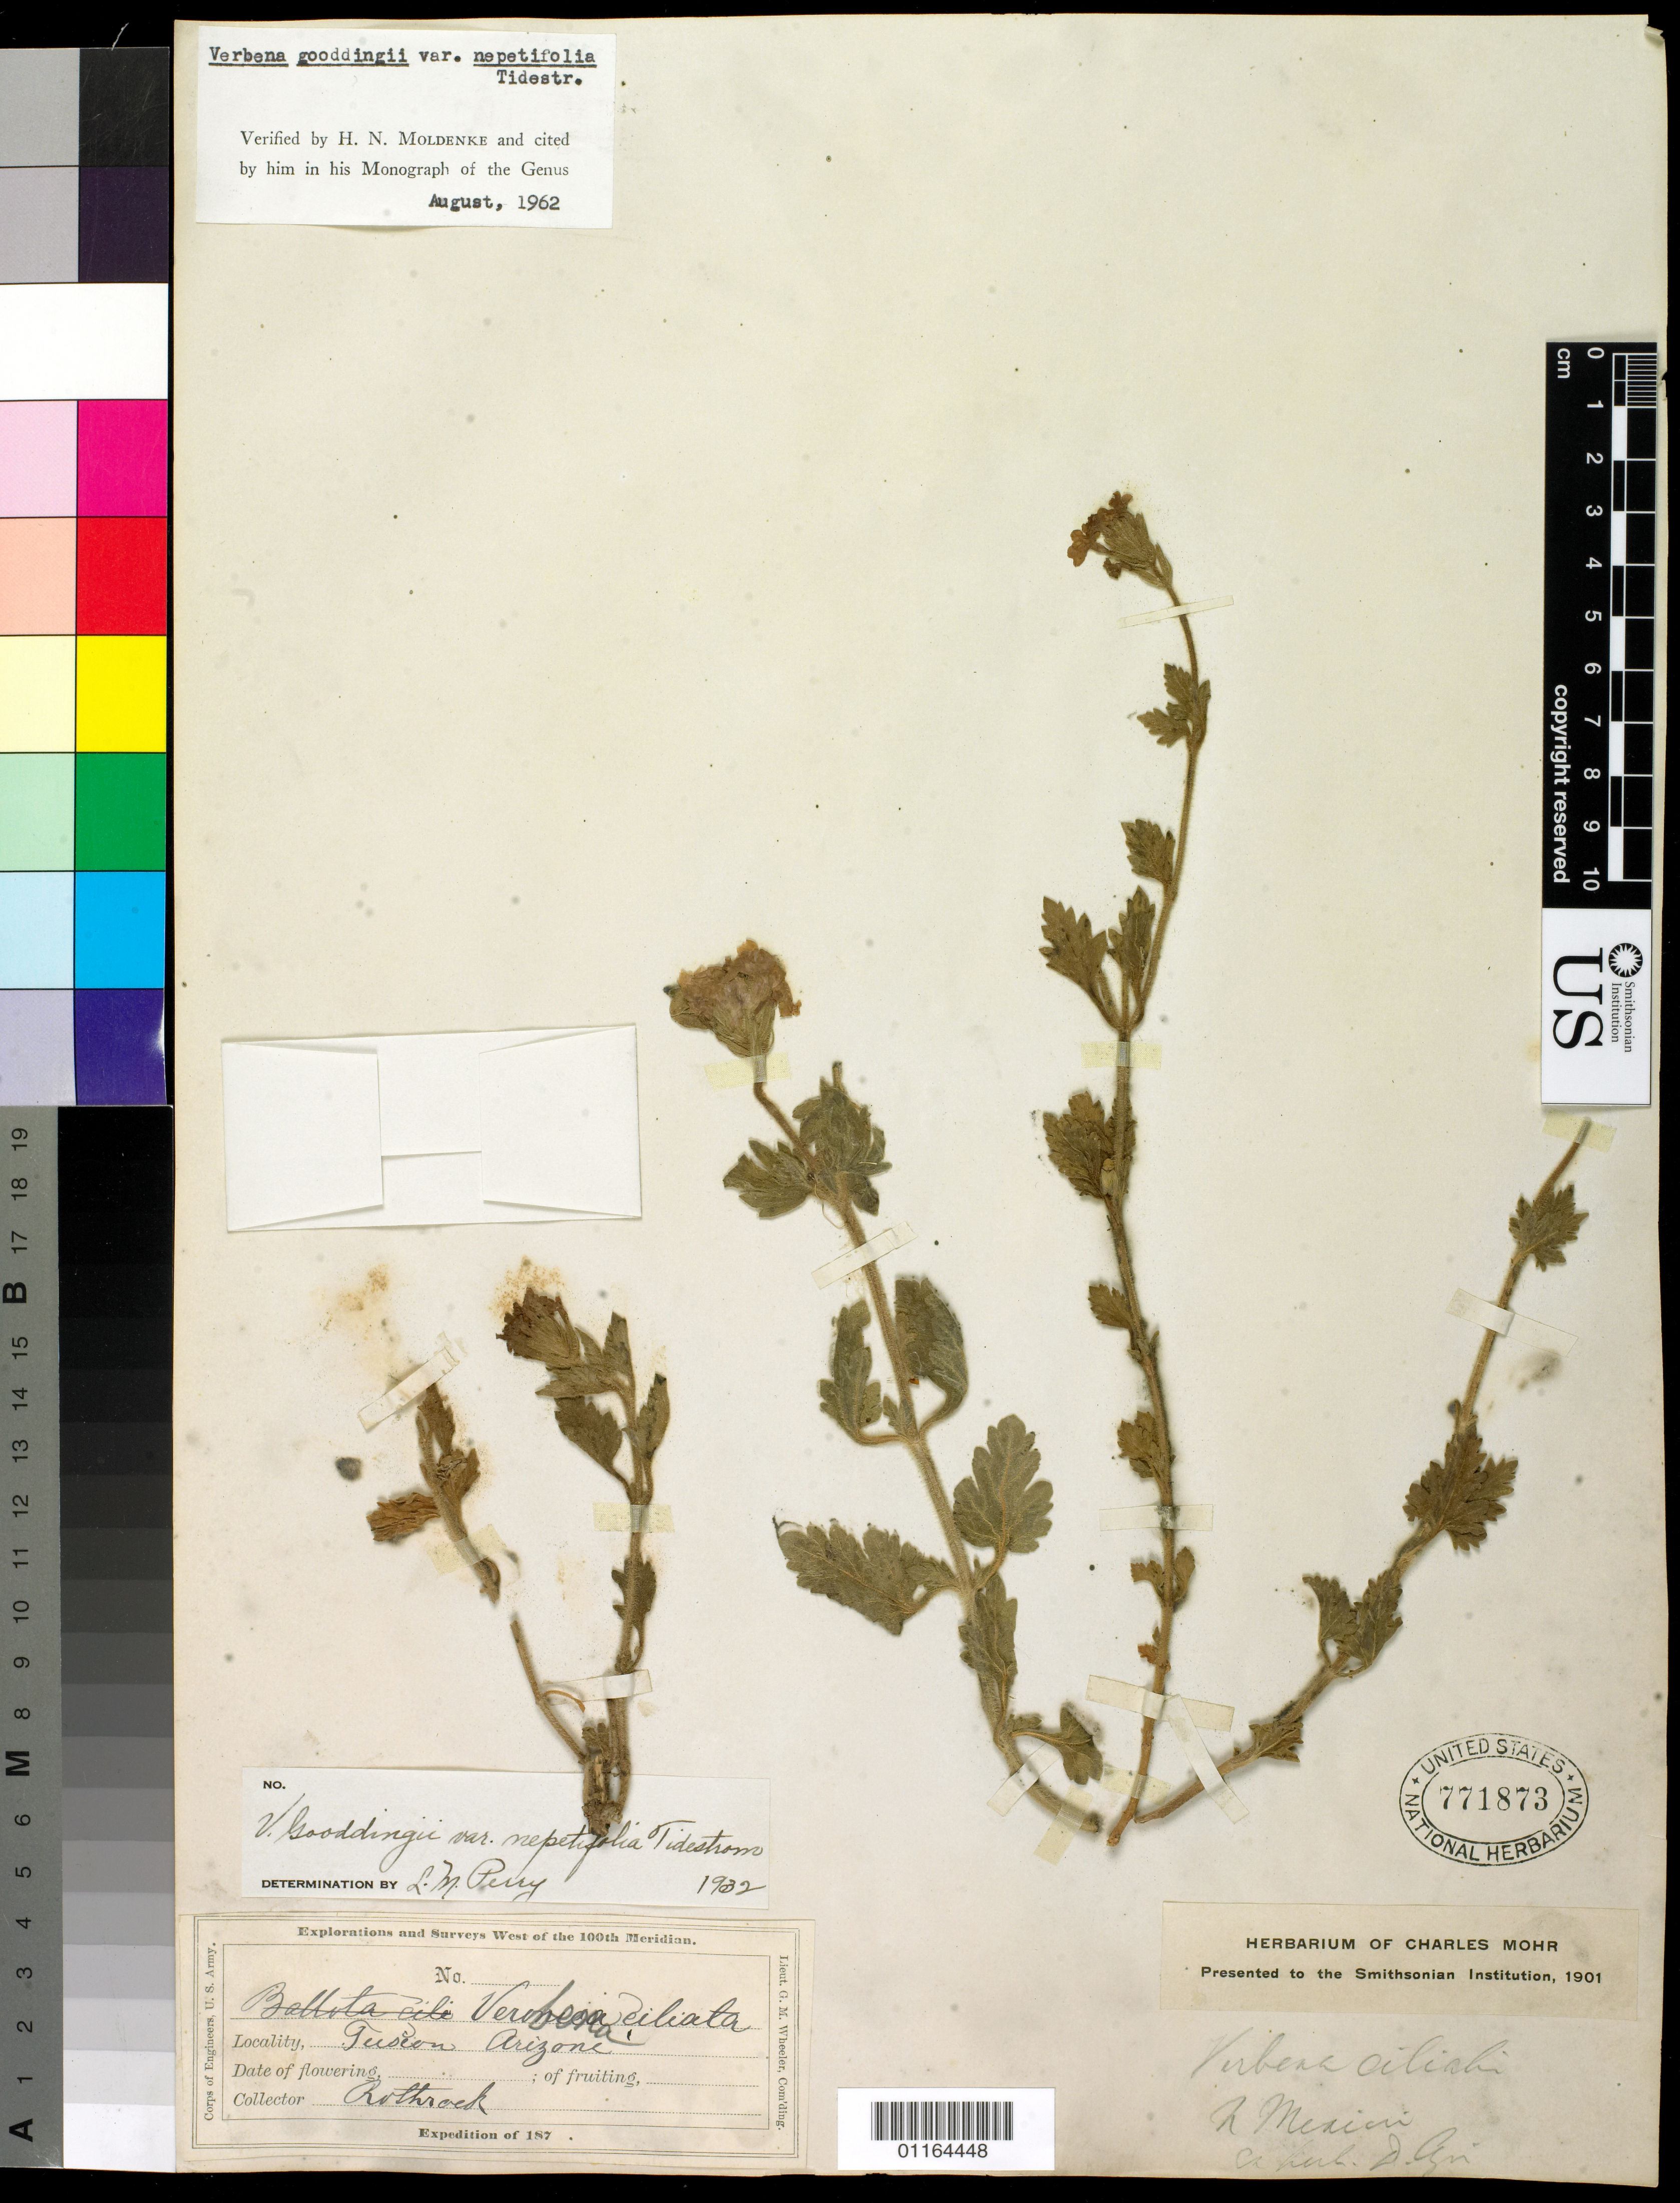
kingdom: Plantae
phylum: Tracheophyta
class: Magnoliopsida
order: Lamiales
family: Verbenaceae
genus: Verbena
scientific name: Verbena gooddingii var. nepetifolia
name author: Tidestr.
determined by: Moldenke, H. N.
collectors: J. T. Rothrock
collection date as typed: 187-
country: United States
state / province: Arizona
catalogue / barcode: US 771873